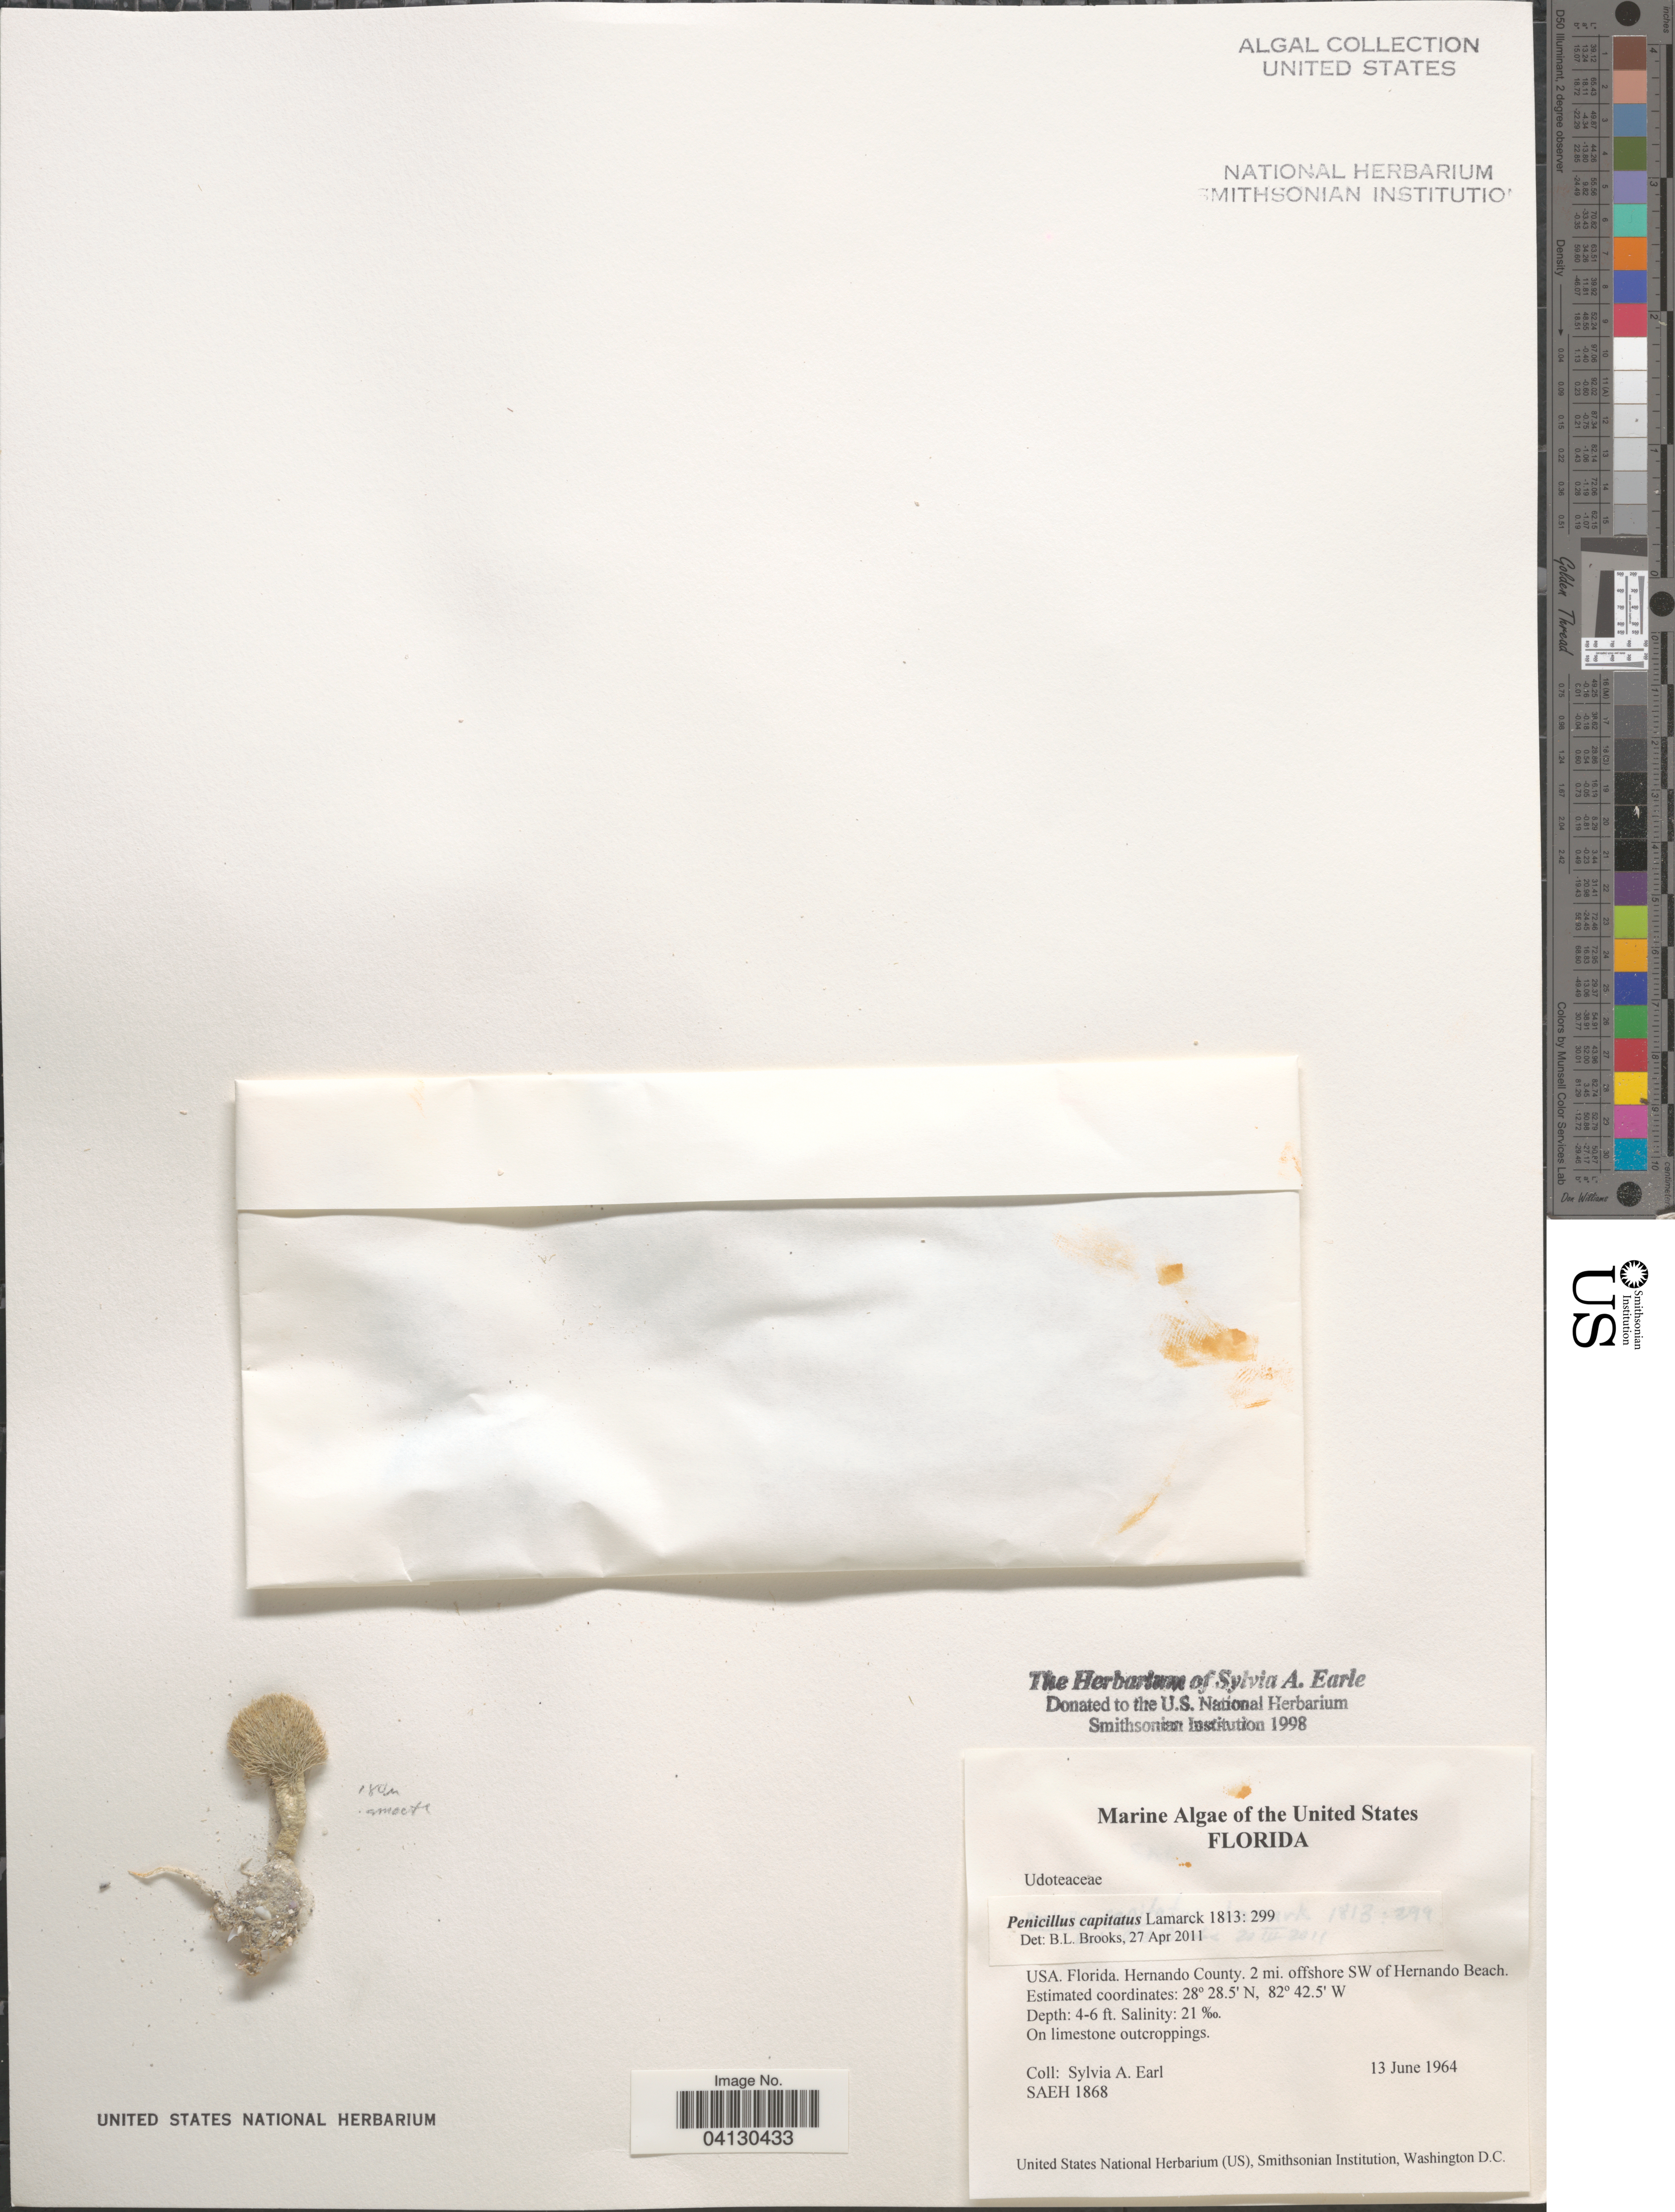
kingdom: Plantae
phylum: Chlorophyta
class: Ulvophyceae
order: Bryopsidales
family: Udoteaceae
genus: Penicillus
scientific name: Penicillus capitatus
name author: Lam.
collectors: S. A. Earle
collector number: SAEH1868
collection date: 1964-06-13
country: United States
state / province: Florida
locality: Hernando County. 2 mi. offshore SW of Hernando Beach.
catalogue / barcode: US 329018